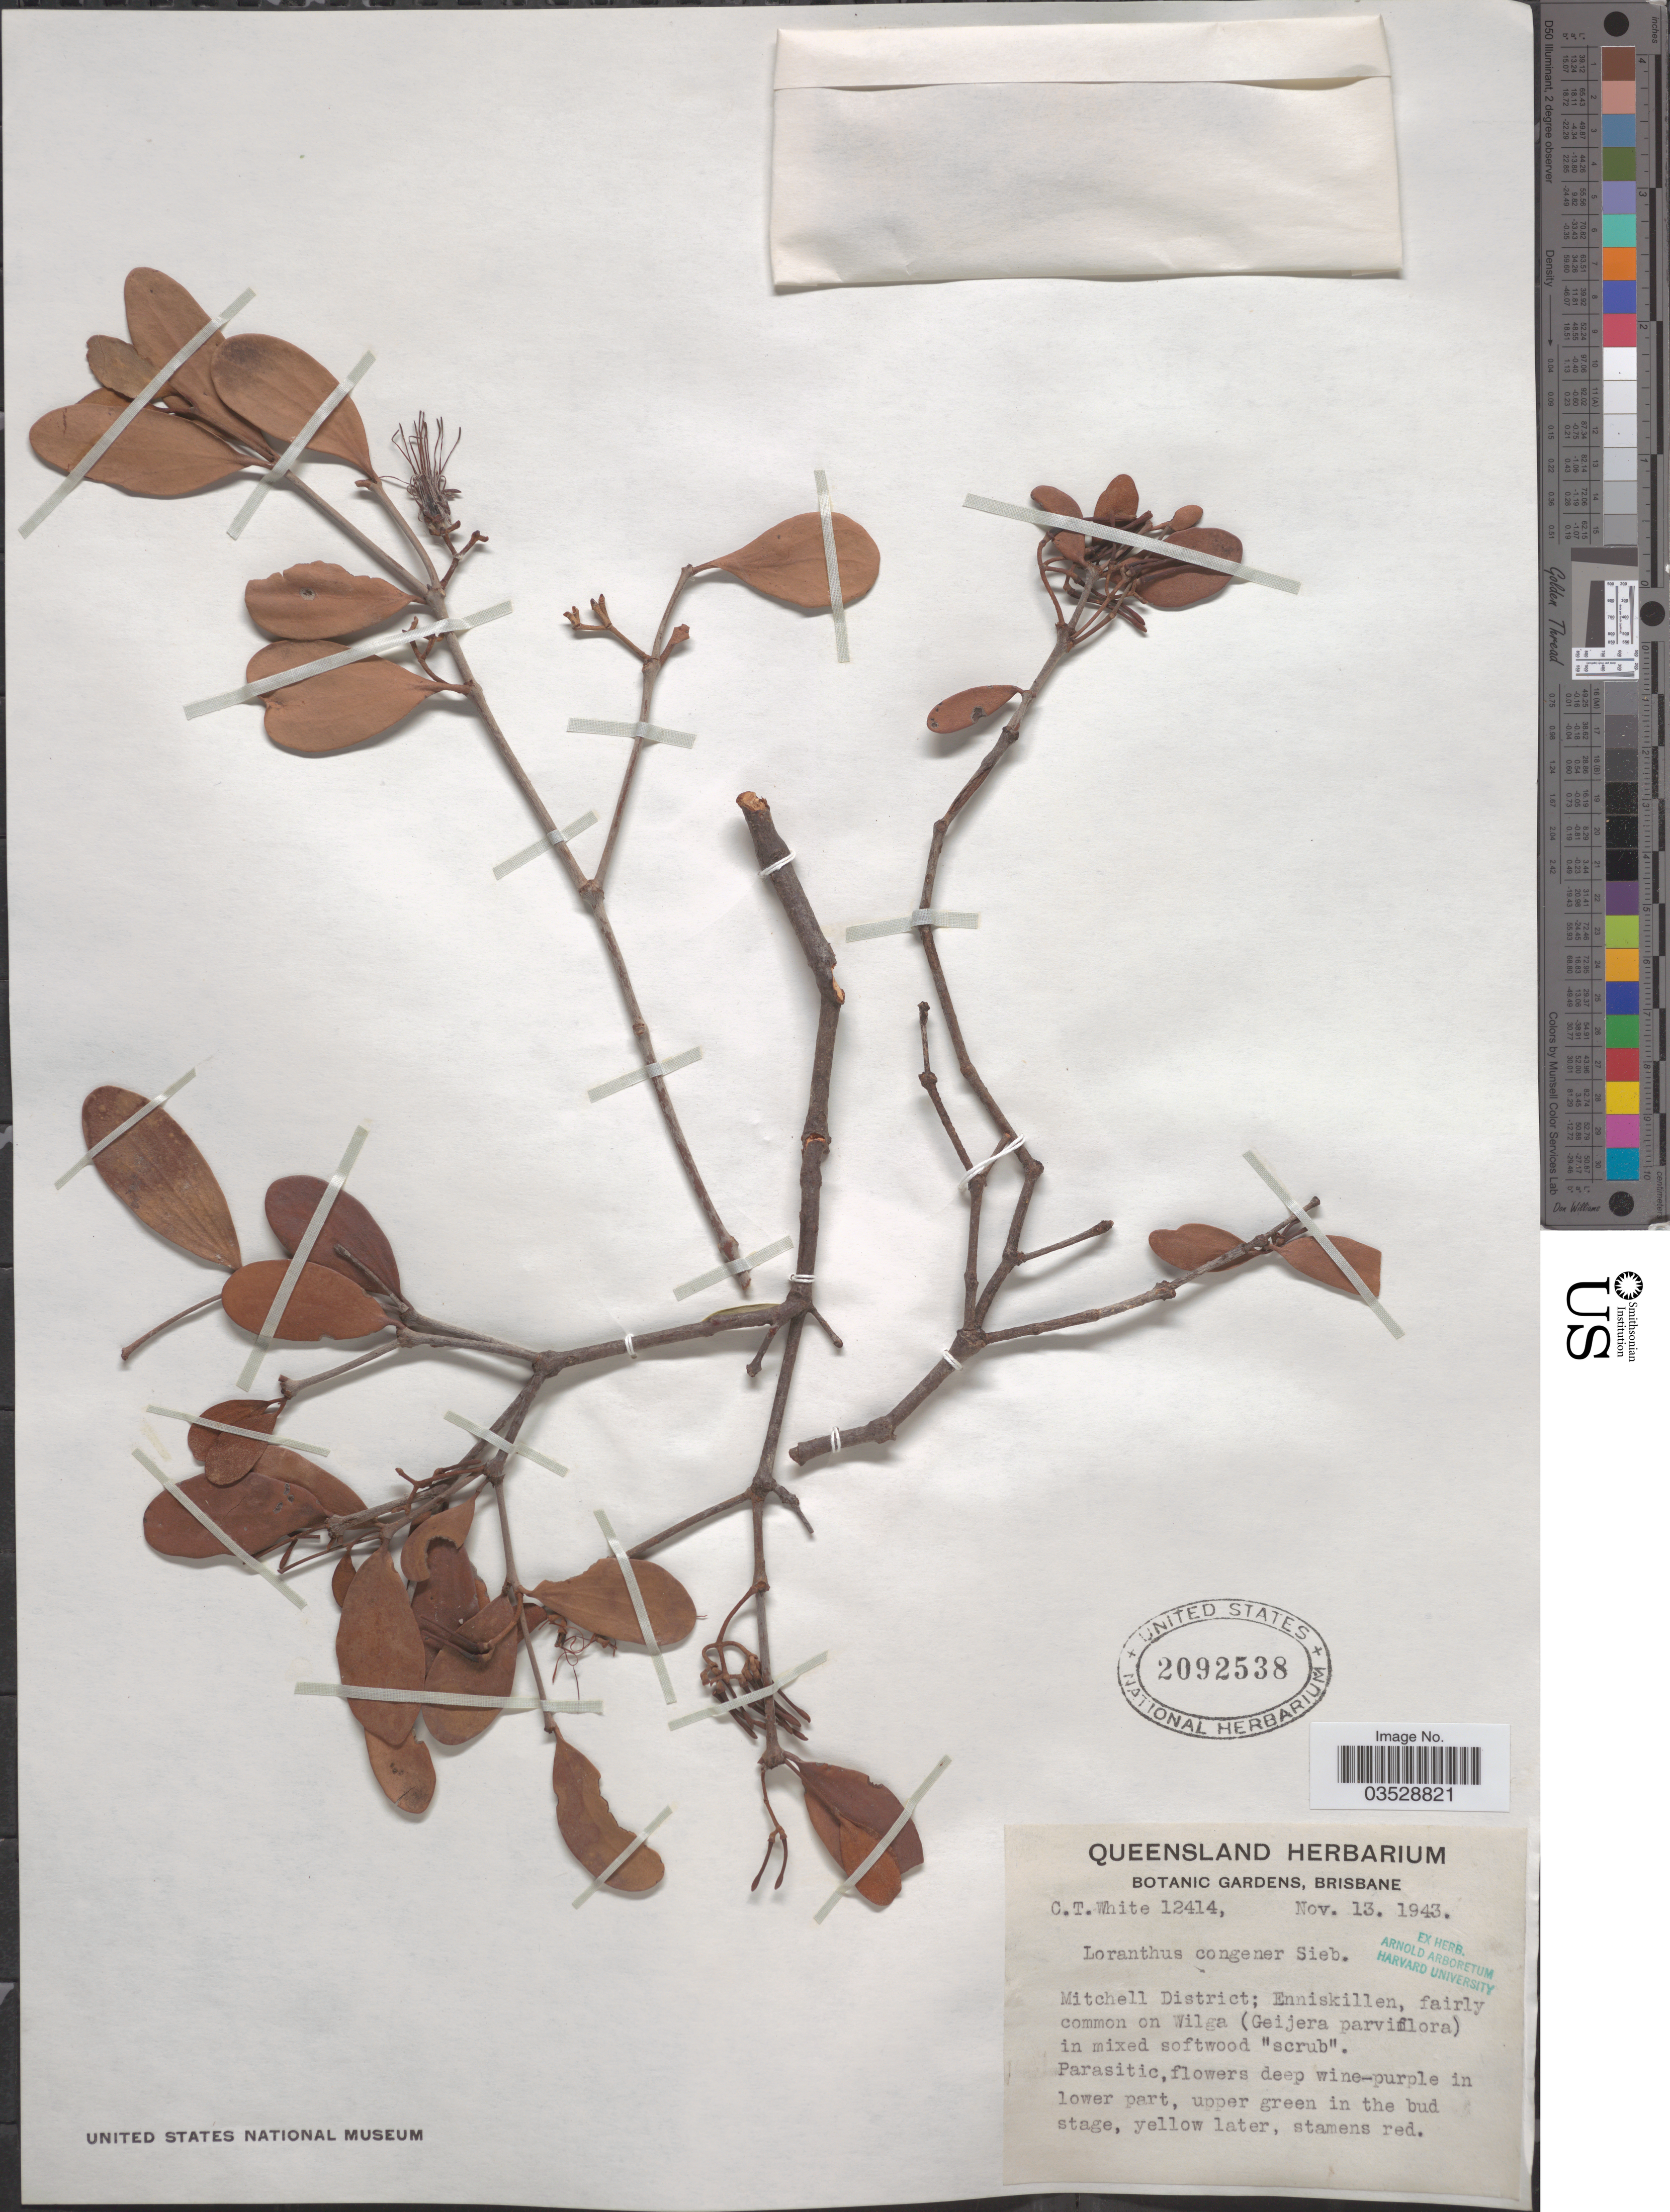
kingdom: Plantae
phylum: Tracheophyta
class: Magnoliopsida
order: Santalales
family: Loranthaceae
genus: Amyema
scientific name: Amyema congener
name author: (Sieber ex Schult. & Schult. f.) Tiegh.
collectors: C. T. White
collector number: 12414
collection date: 1943-11-13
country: Australia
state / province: Queensland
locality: Mitchell District; Enniskillen.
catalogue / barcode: US 2092538